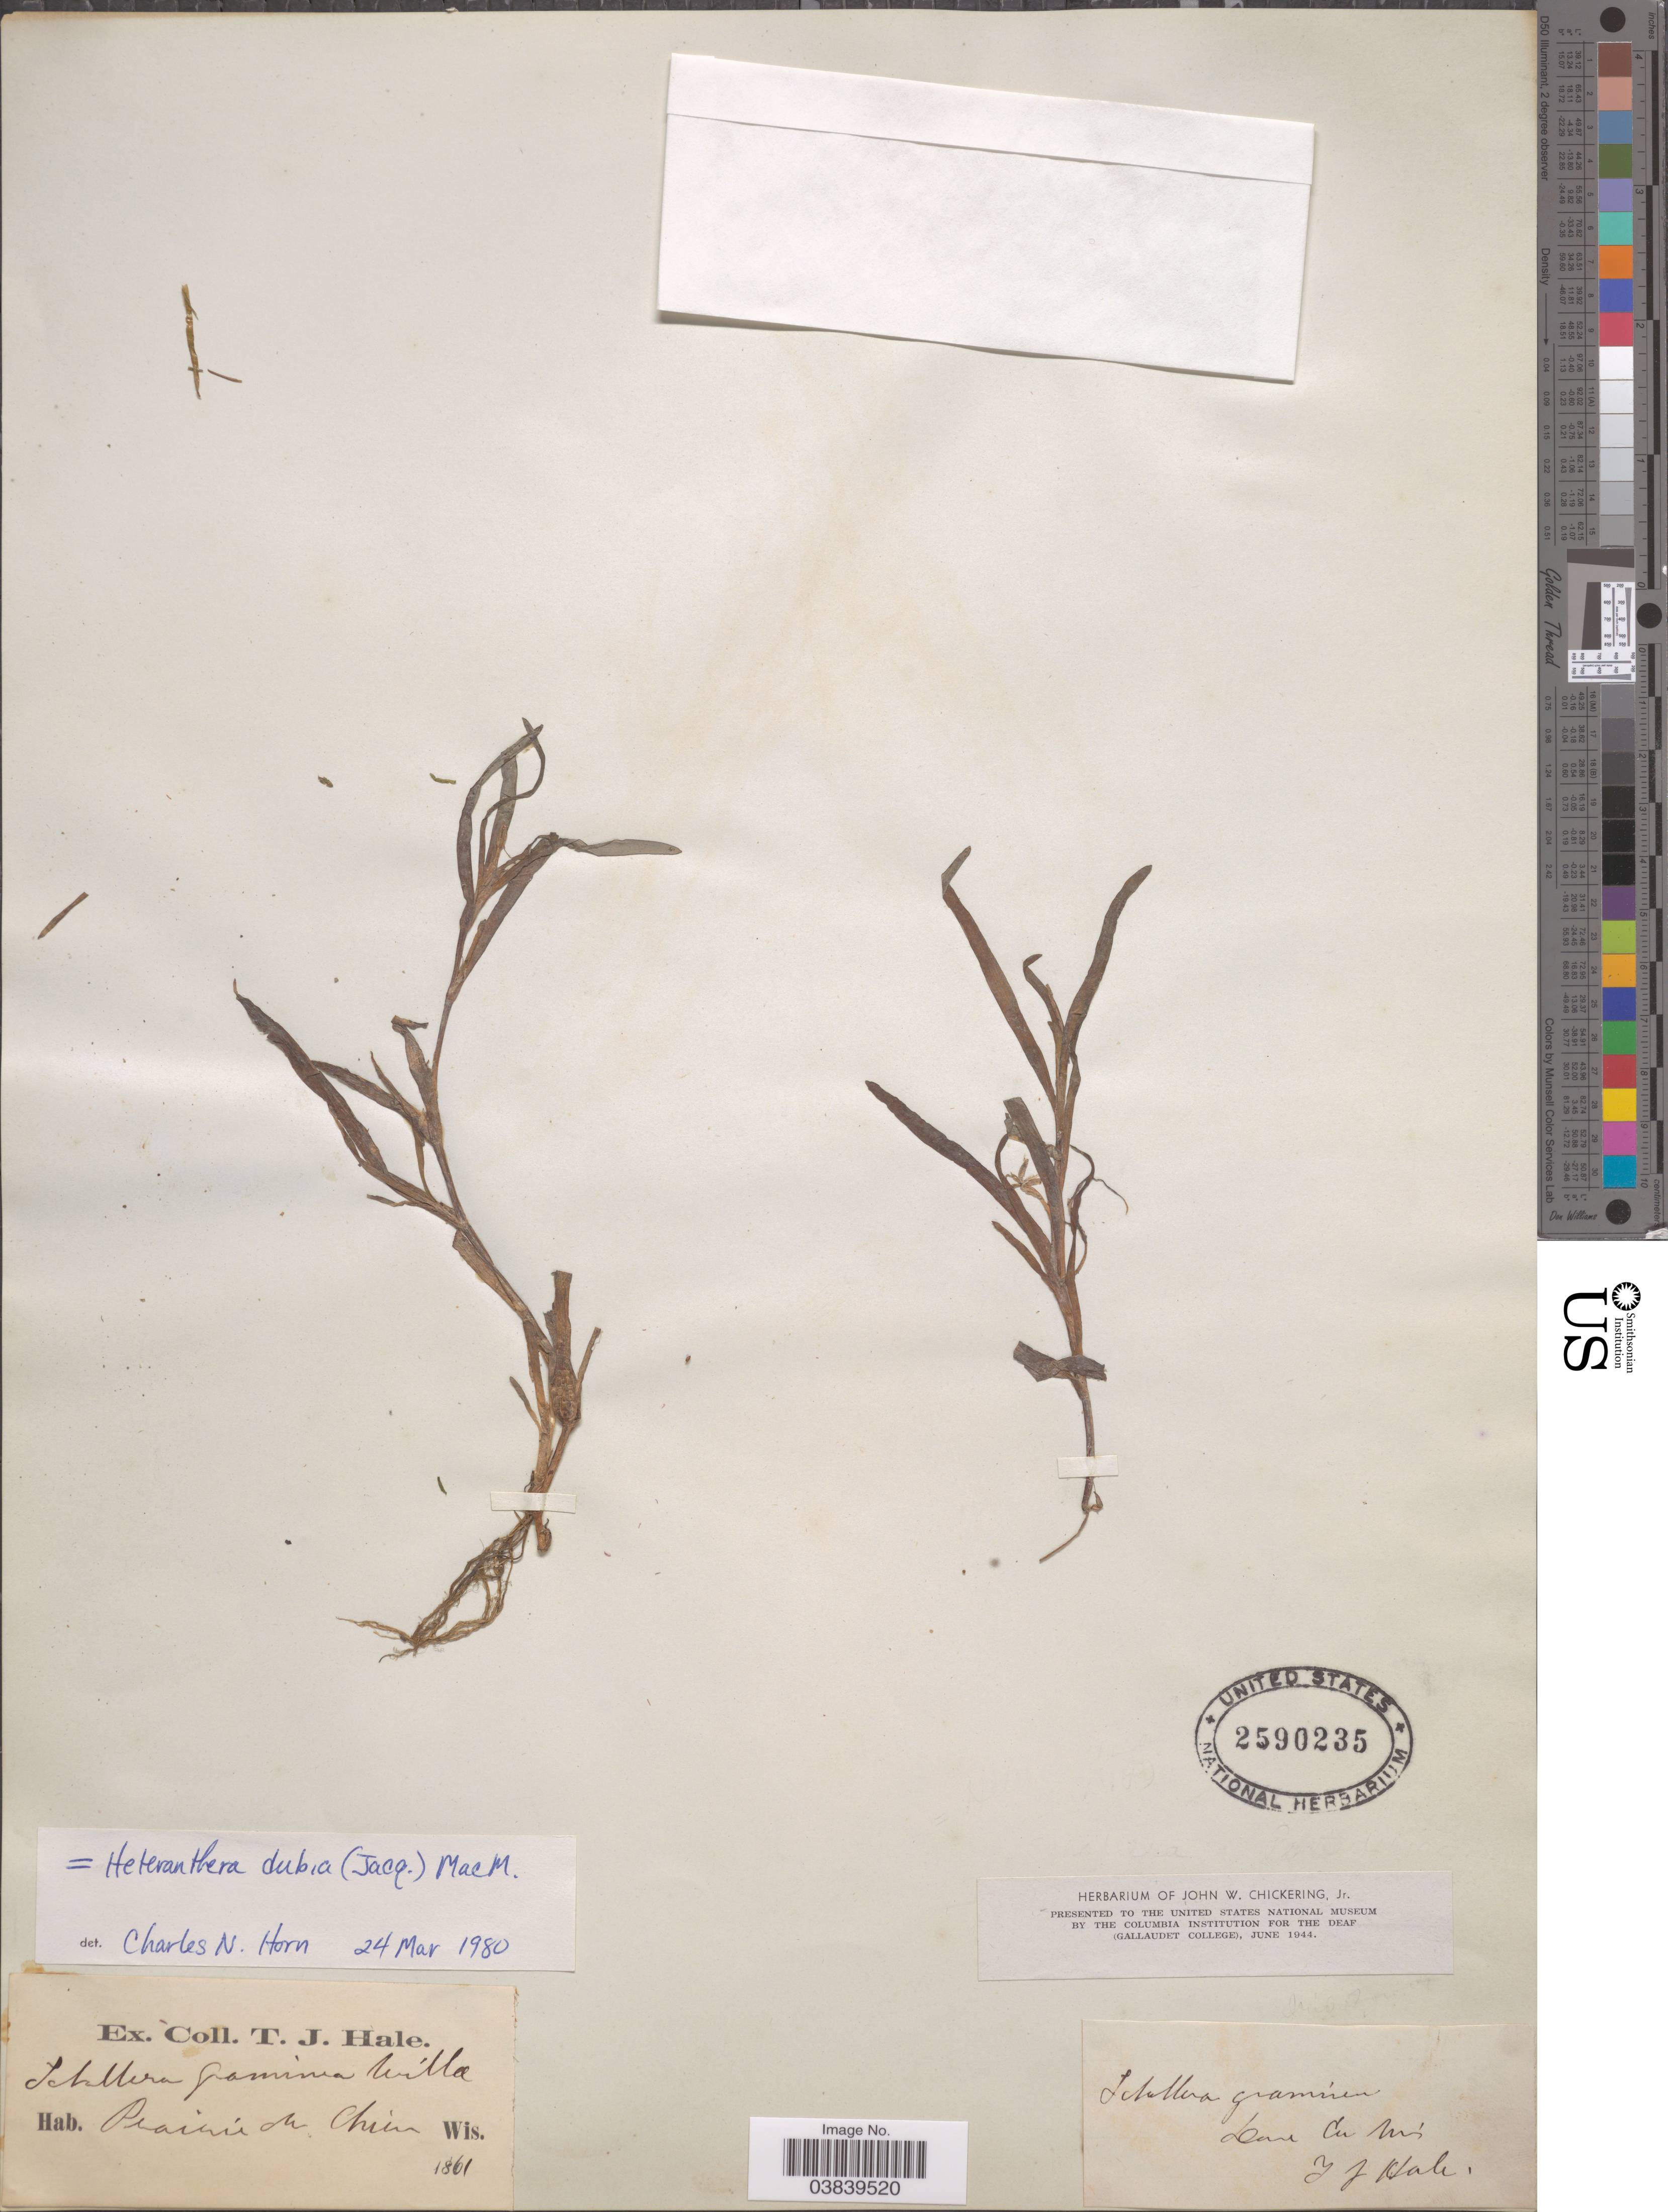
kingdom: Plantae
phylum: Tracheophyta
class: Liliopsida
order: Commelinales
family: Pontederiaceae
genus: Heteranthera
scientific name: Heteranthera dubia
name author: (Jacq.) MacMill.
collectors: T. Hale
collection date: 1861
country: United States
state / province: Wisconsin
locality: Prairie du Chien. Dane Cu Wis.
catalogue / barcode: US 2590235